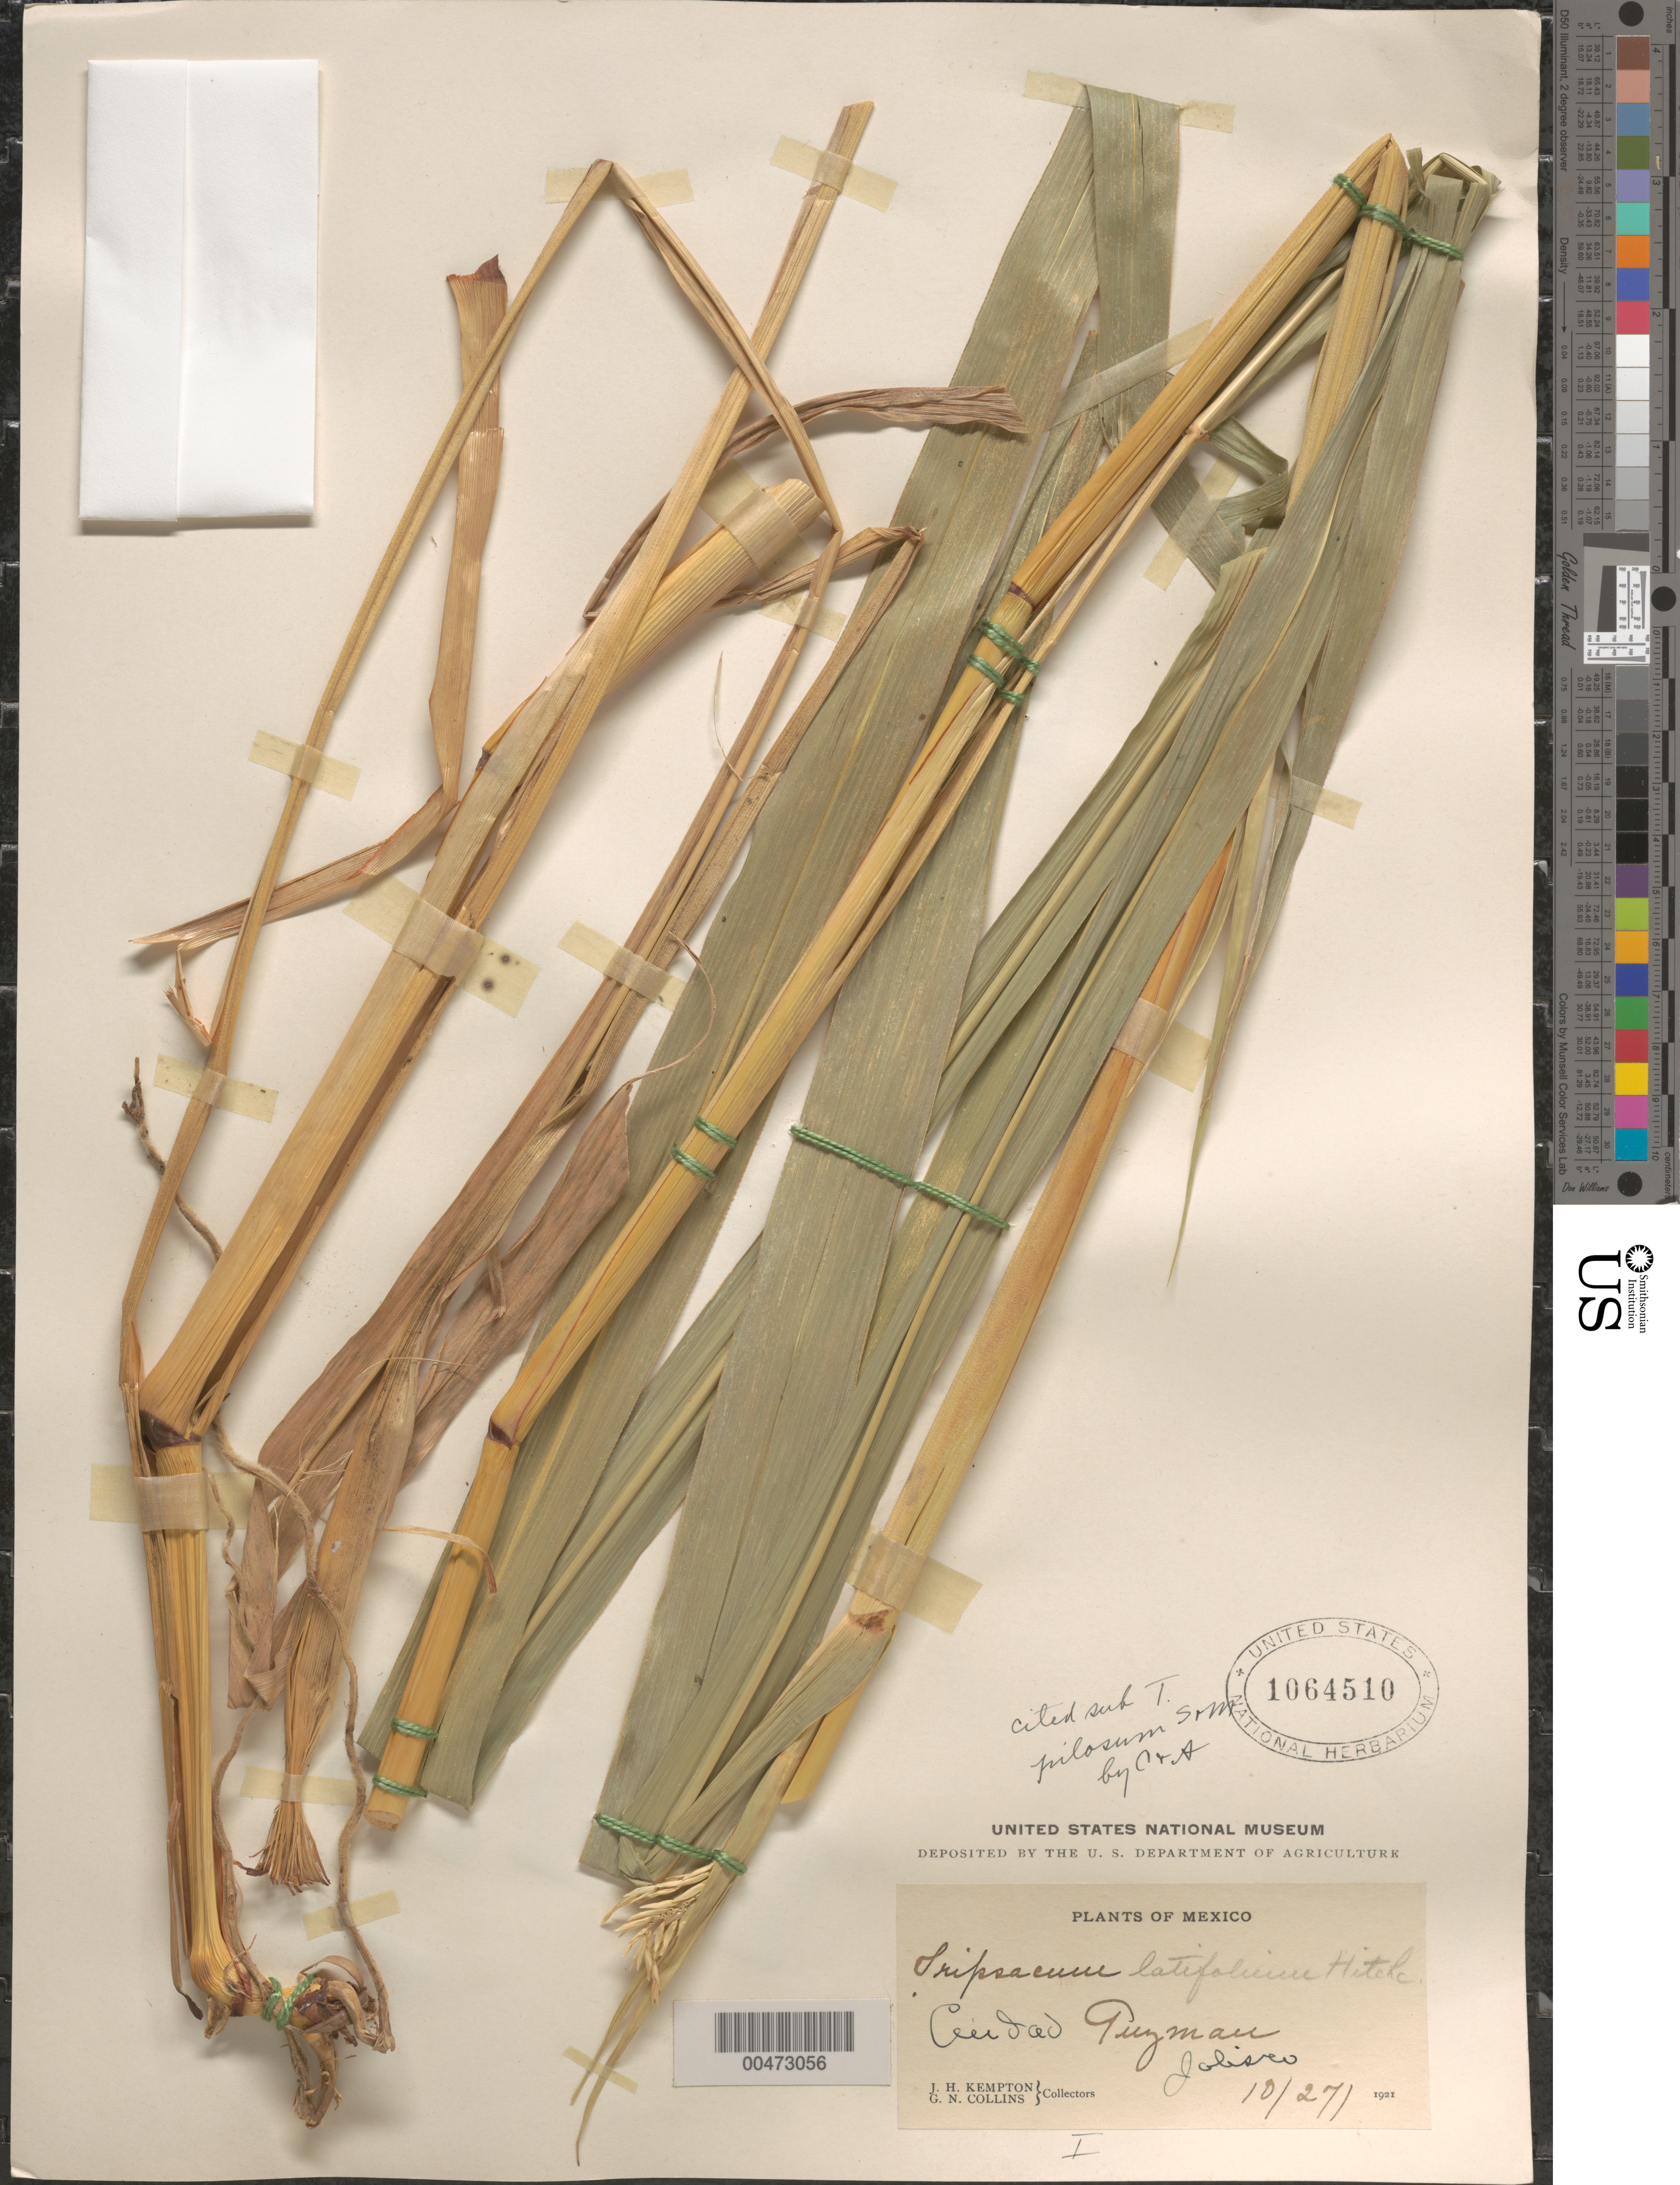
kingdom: Plantae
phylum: Tracheophyta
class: Liliopsida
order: Poales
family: Poaceae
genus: Tripsacum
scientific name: Tripsacum pilosum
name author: Scribn. & Merr.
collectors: J. H. Kempton & G. Collins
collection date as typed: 27 Oct 1921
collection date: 1921-10-27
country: Mexico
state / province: Jalisco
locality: Ciudad Guzman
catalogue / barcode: US 1064510